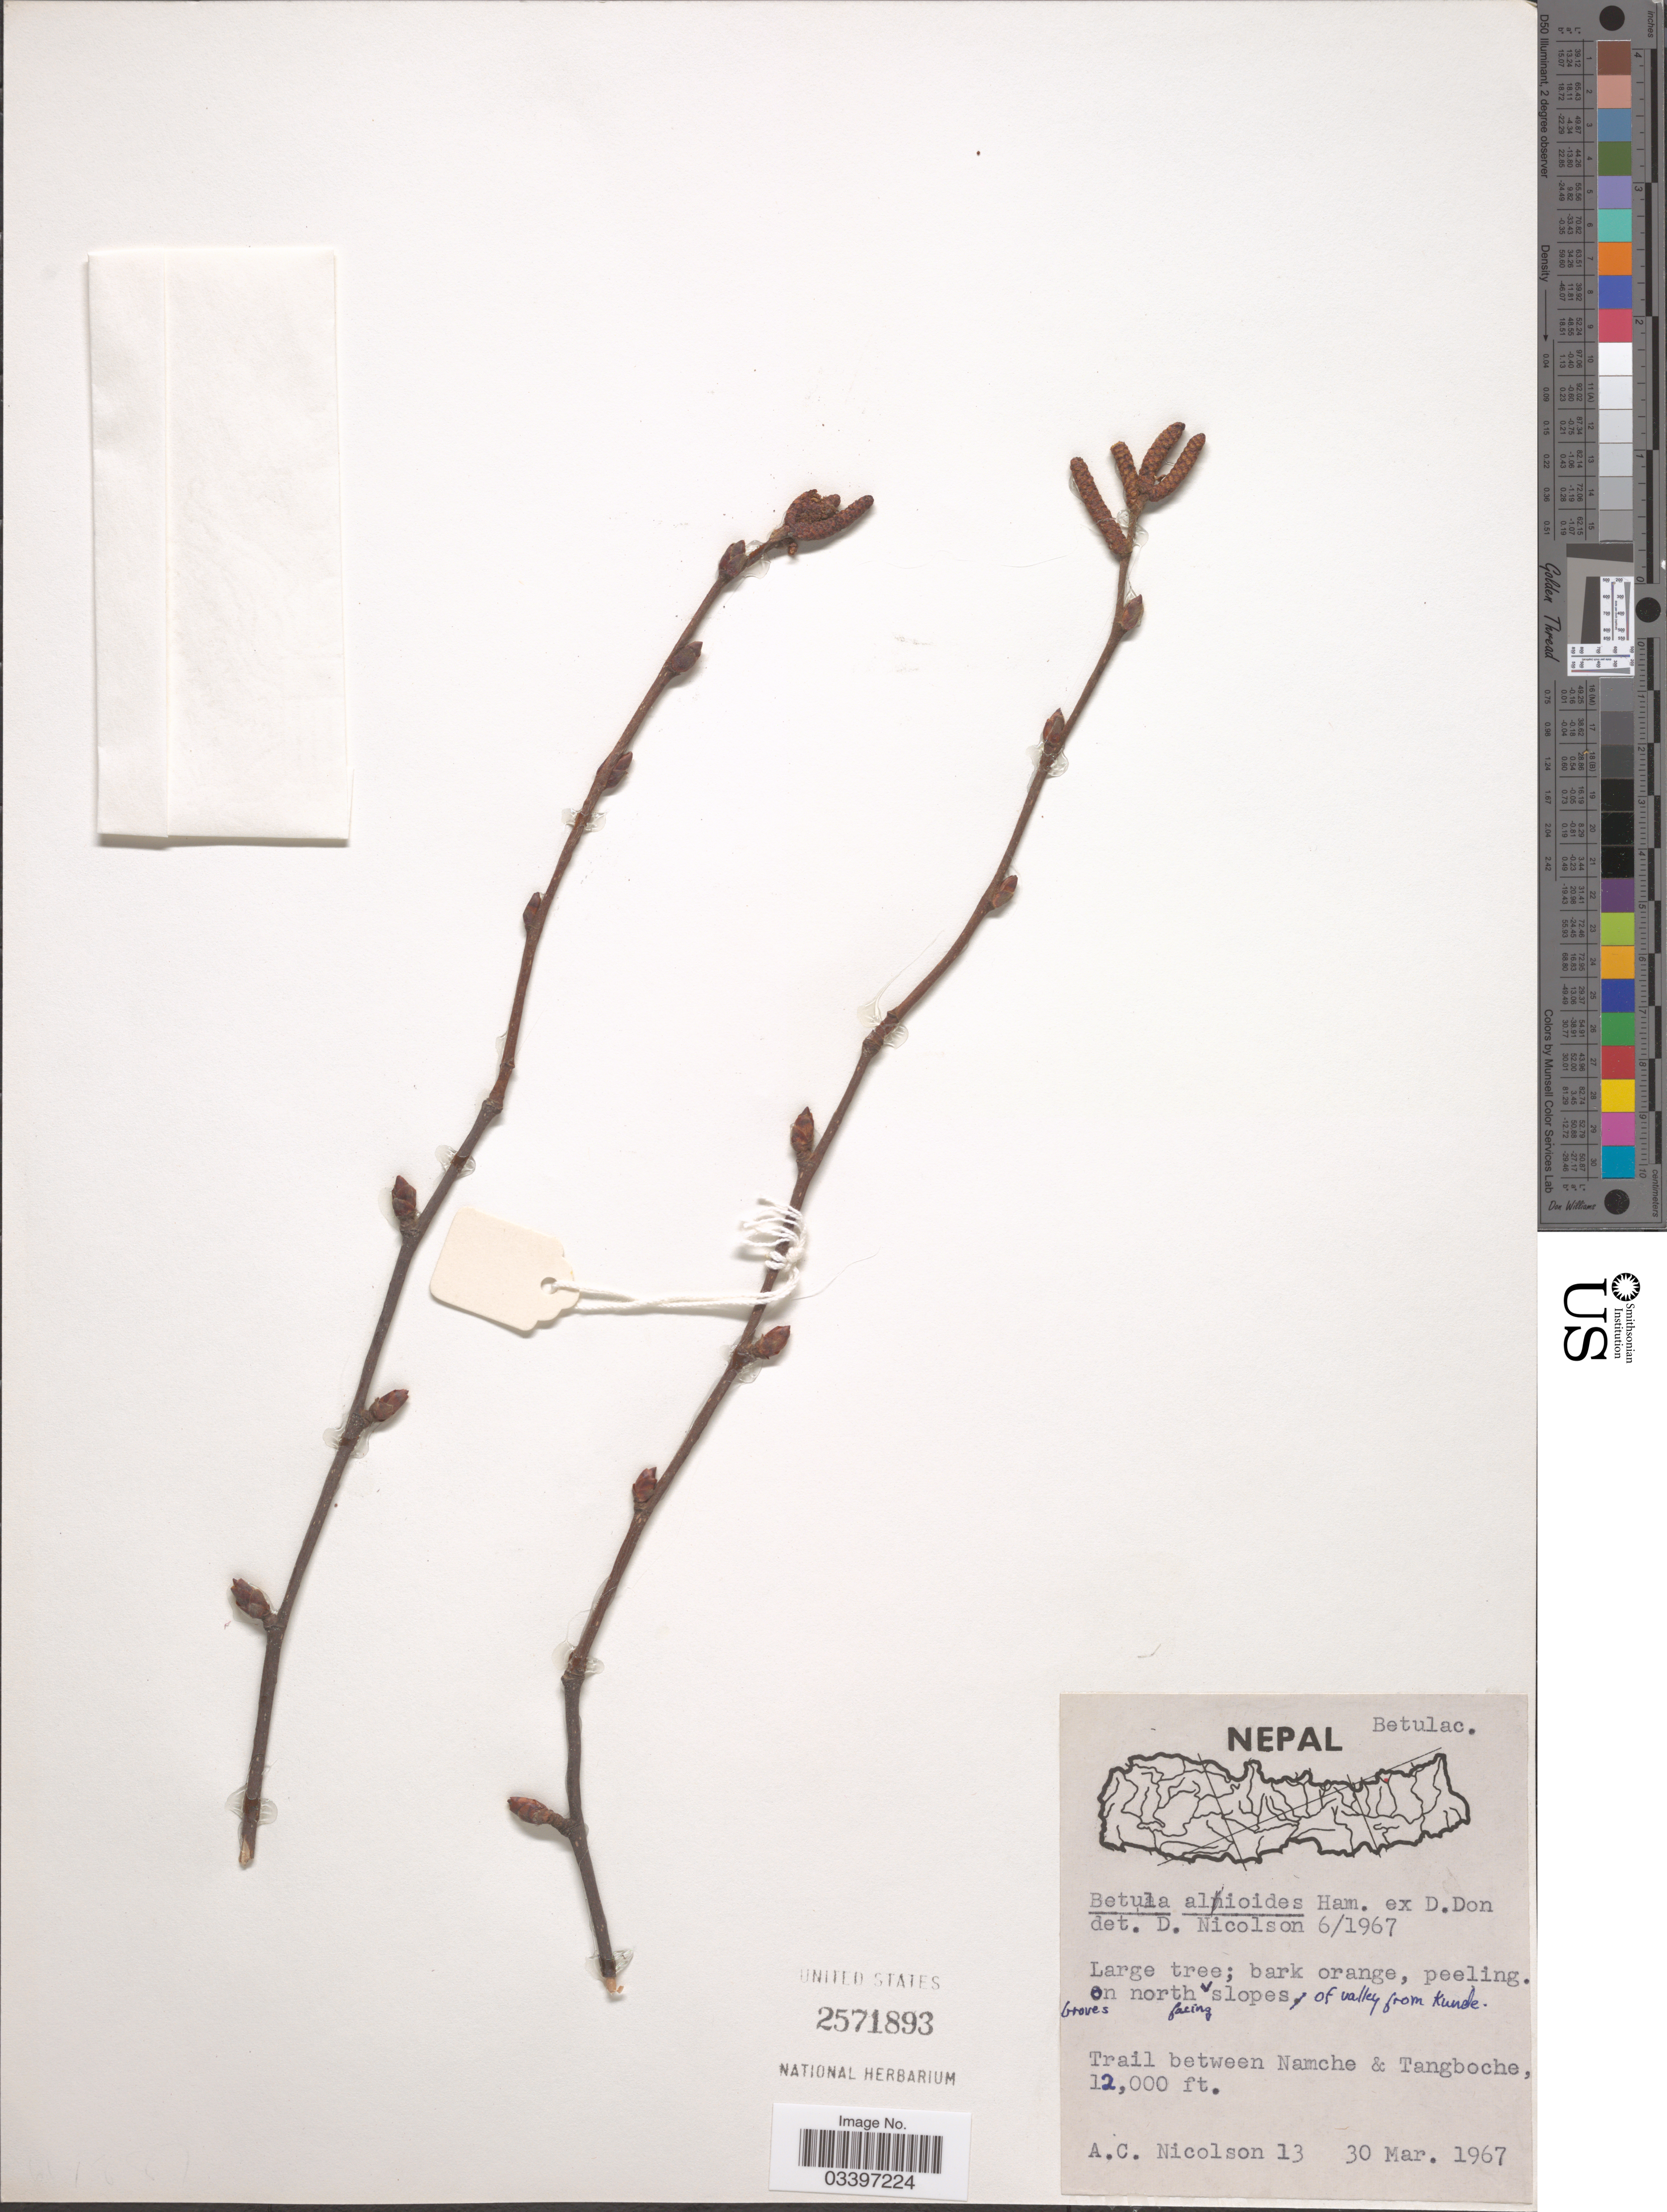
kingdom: Plantae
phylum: Tracheophyta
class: Magnoliopsida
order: Fagales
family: Betulaceae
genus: Betula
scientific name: Betula alnoides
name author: Buch.-Ham. ex D. Don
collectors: A. C. Nicolson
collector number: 13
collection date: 1967-03-30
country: Nepal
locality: On north facing slopes of valley from Kunde. Trail between Namche & Tangboche.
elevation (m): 3658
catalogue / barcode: US 2571893